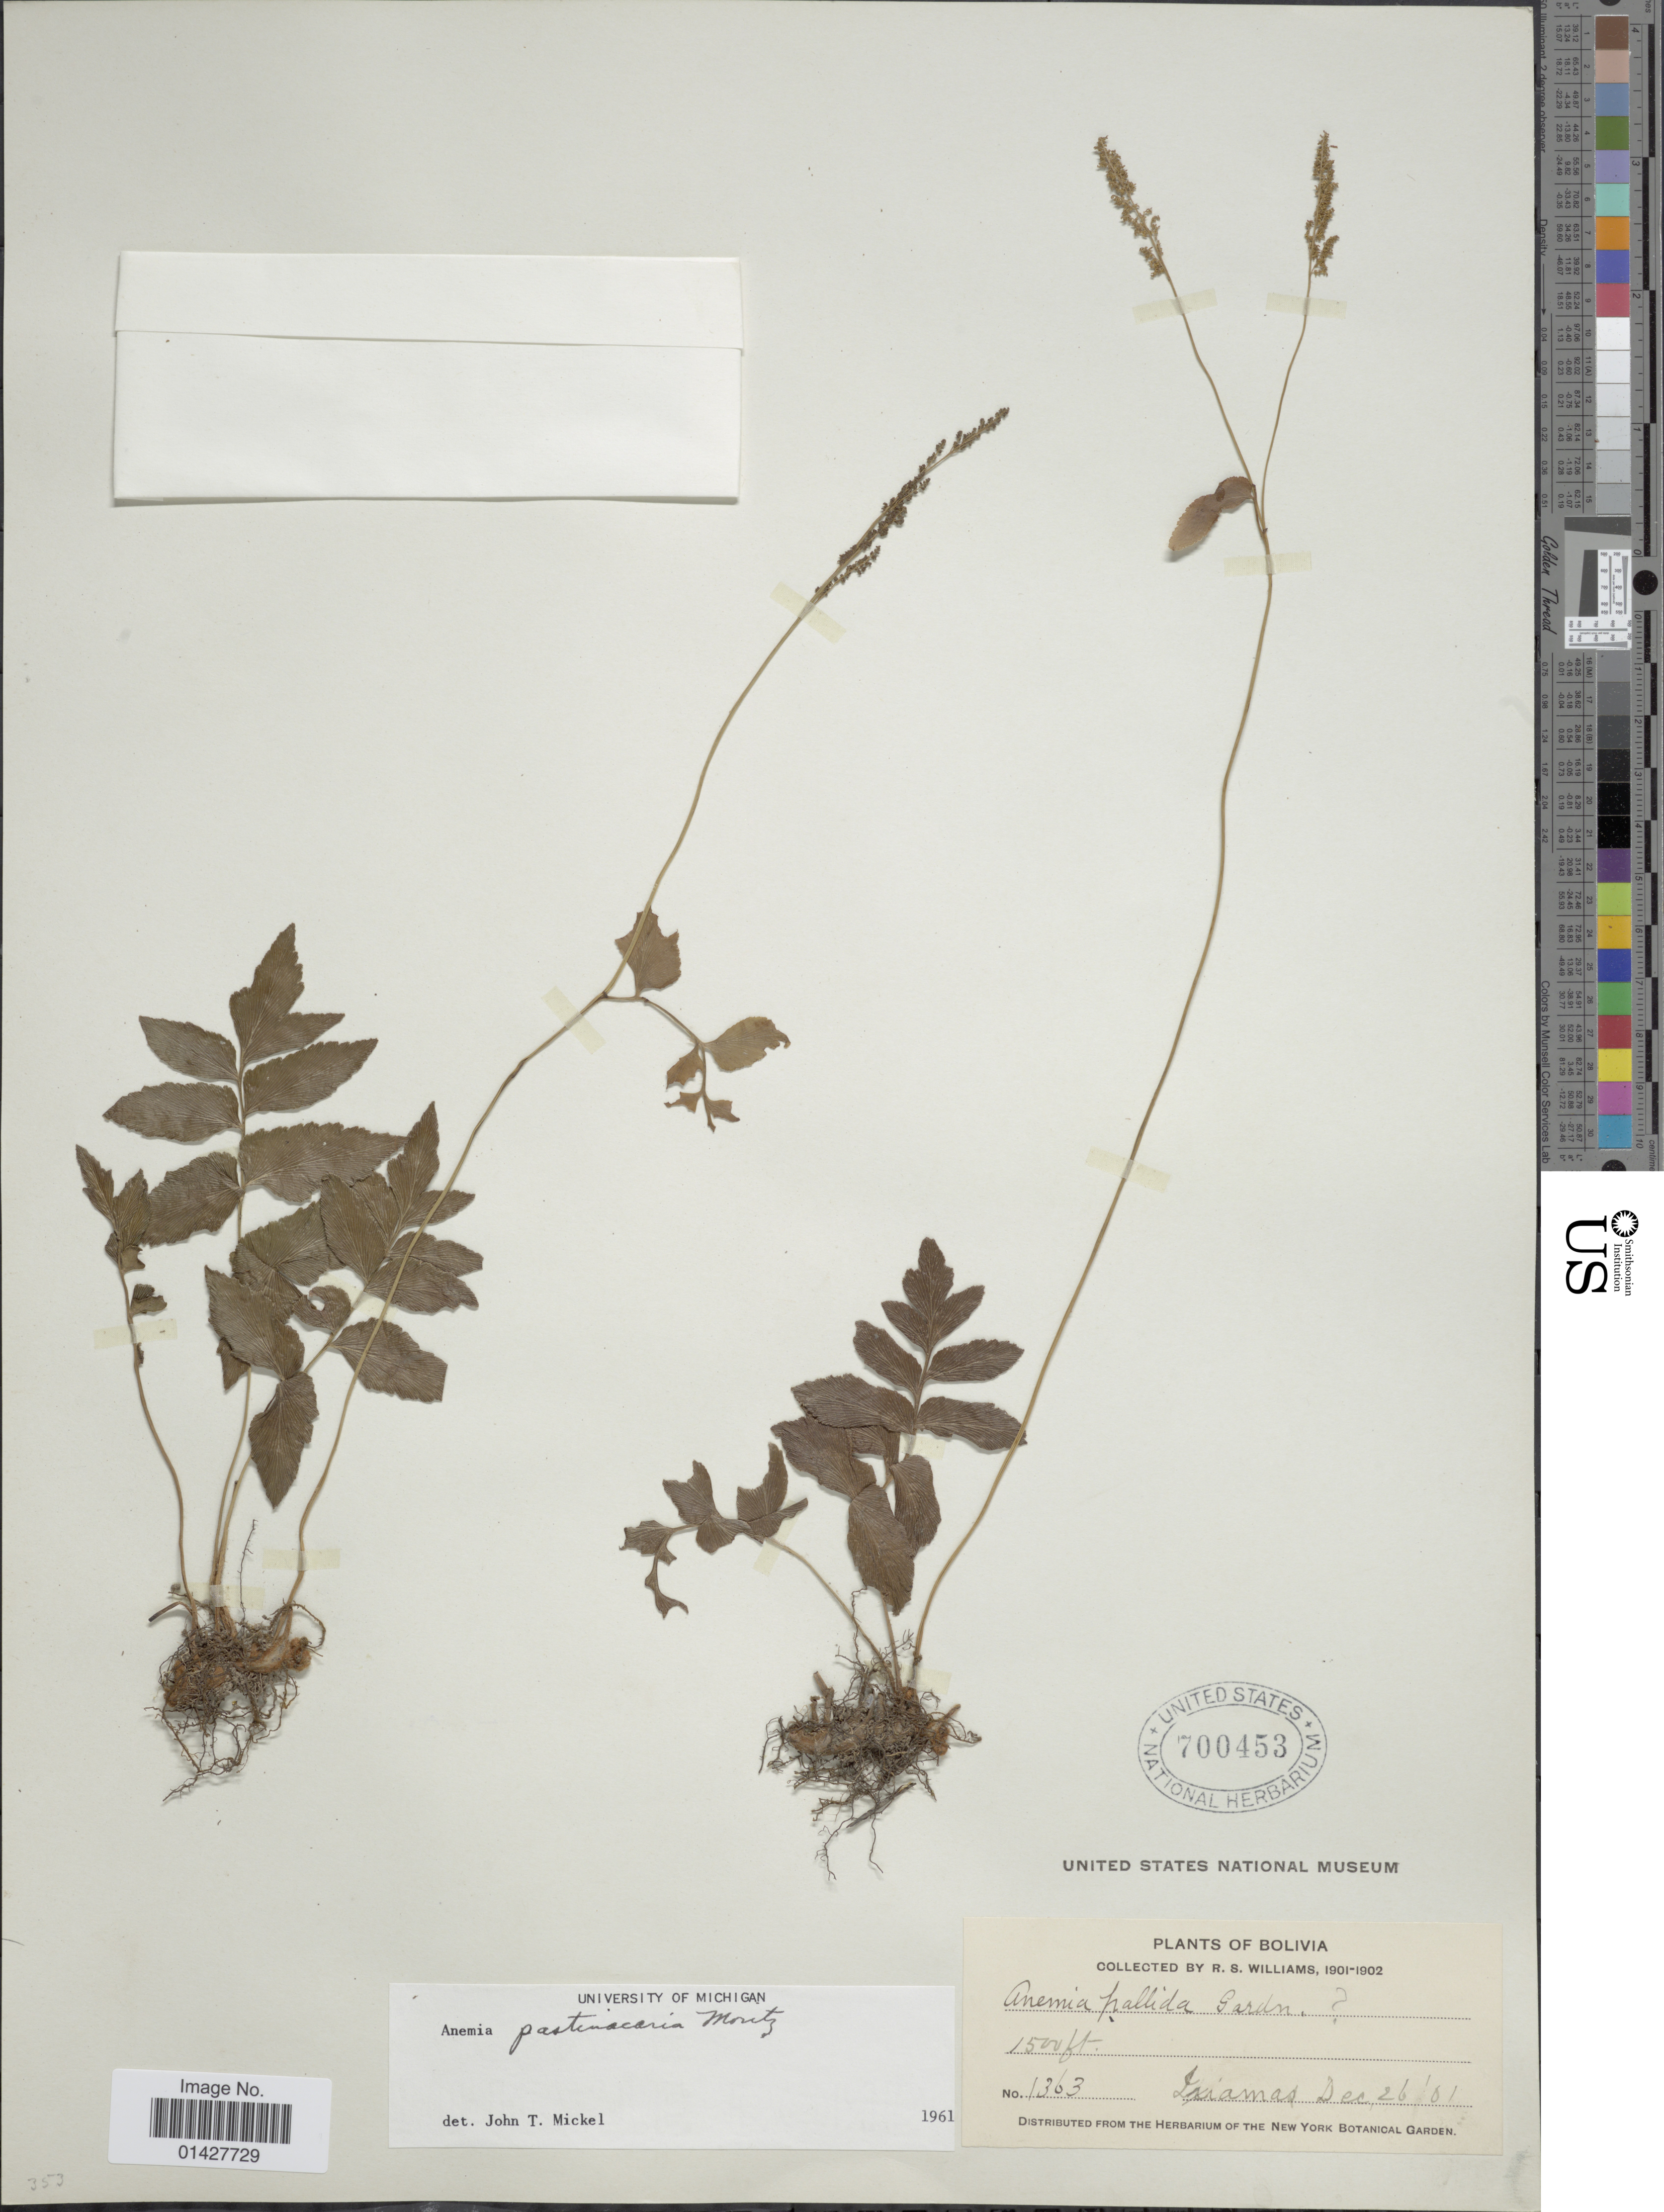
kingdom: Plantae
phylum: Tracheophyta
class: Polypodiopsida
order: Schizaeales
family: Anemiaceae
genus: Anemia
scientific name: Anemia pastinacaria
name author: Moritz ex Prantl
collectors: R. S. Williams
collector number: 1363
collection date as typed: Dec. 26, 1901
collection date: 1901-12-26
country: Bolivia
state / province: La Paz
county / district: Iturralde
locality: Ixiamas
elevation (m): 457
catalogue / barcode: US 700453